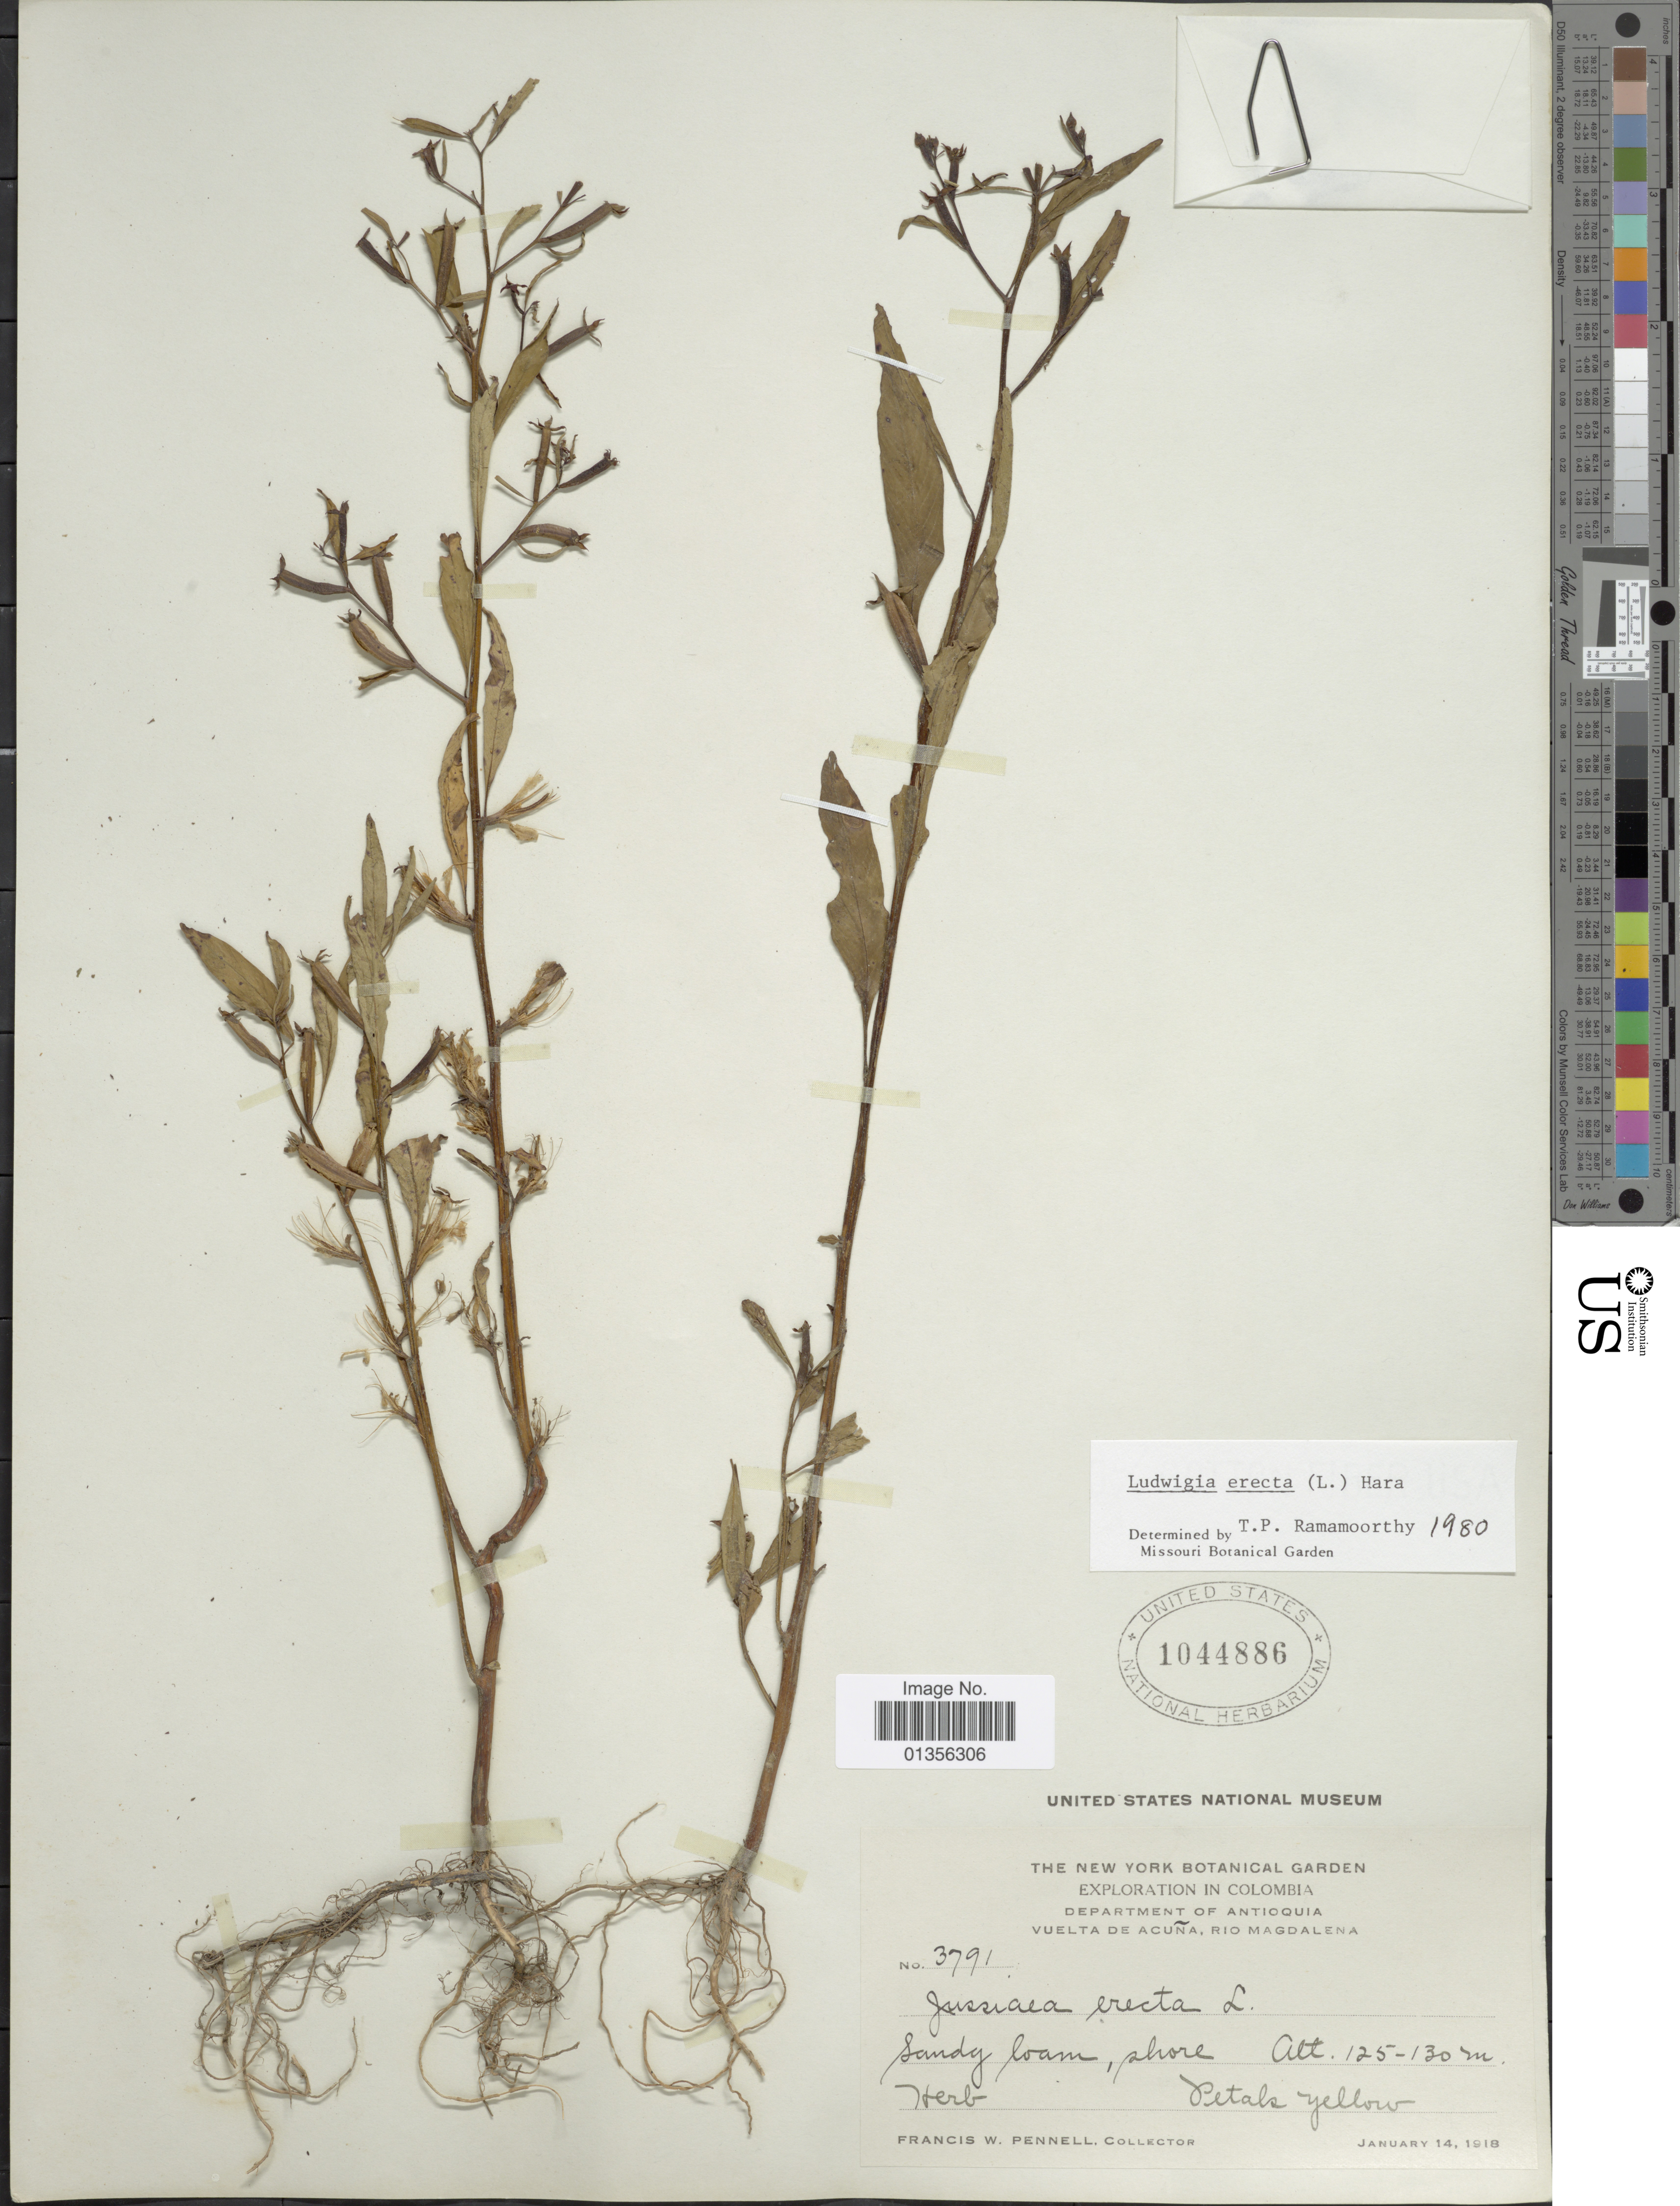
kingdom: Plantae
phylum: Tracheophyta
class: Magnoliopsida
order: Myrtales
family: Onagraceae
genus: Ludwigia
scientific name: Ludwigia erecta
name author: (L.) H. Hara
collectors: F. W. Pennell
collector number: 3791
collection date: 1918-01-14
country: Colombia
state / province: Antioquia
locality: Vuelta de Acuña, Rio Magdalena.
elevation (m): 125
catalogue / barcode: US 1044886